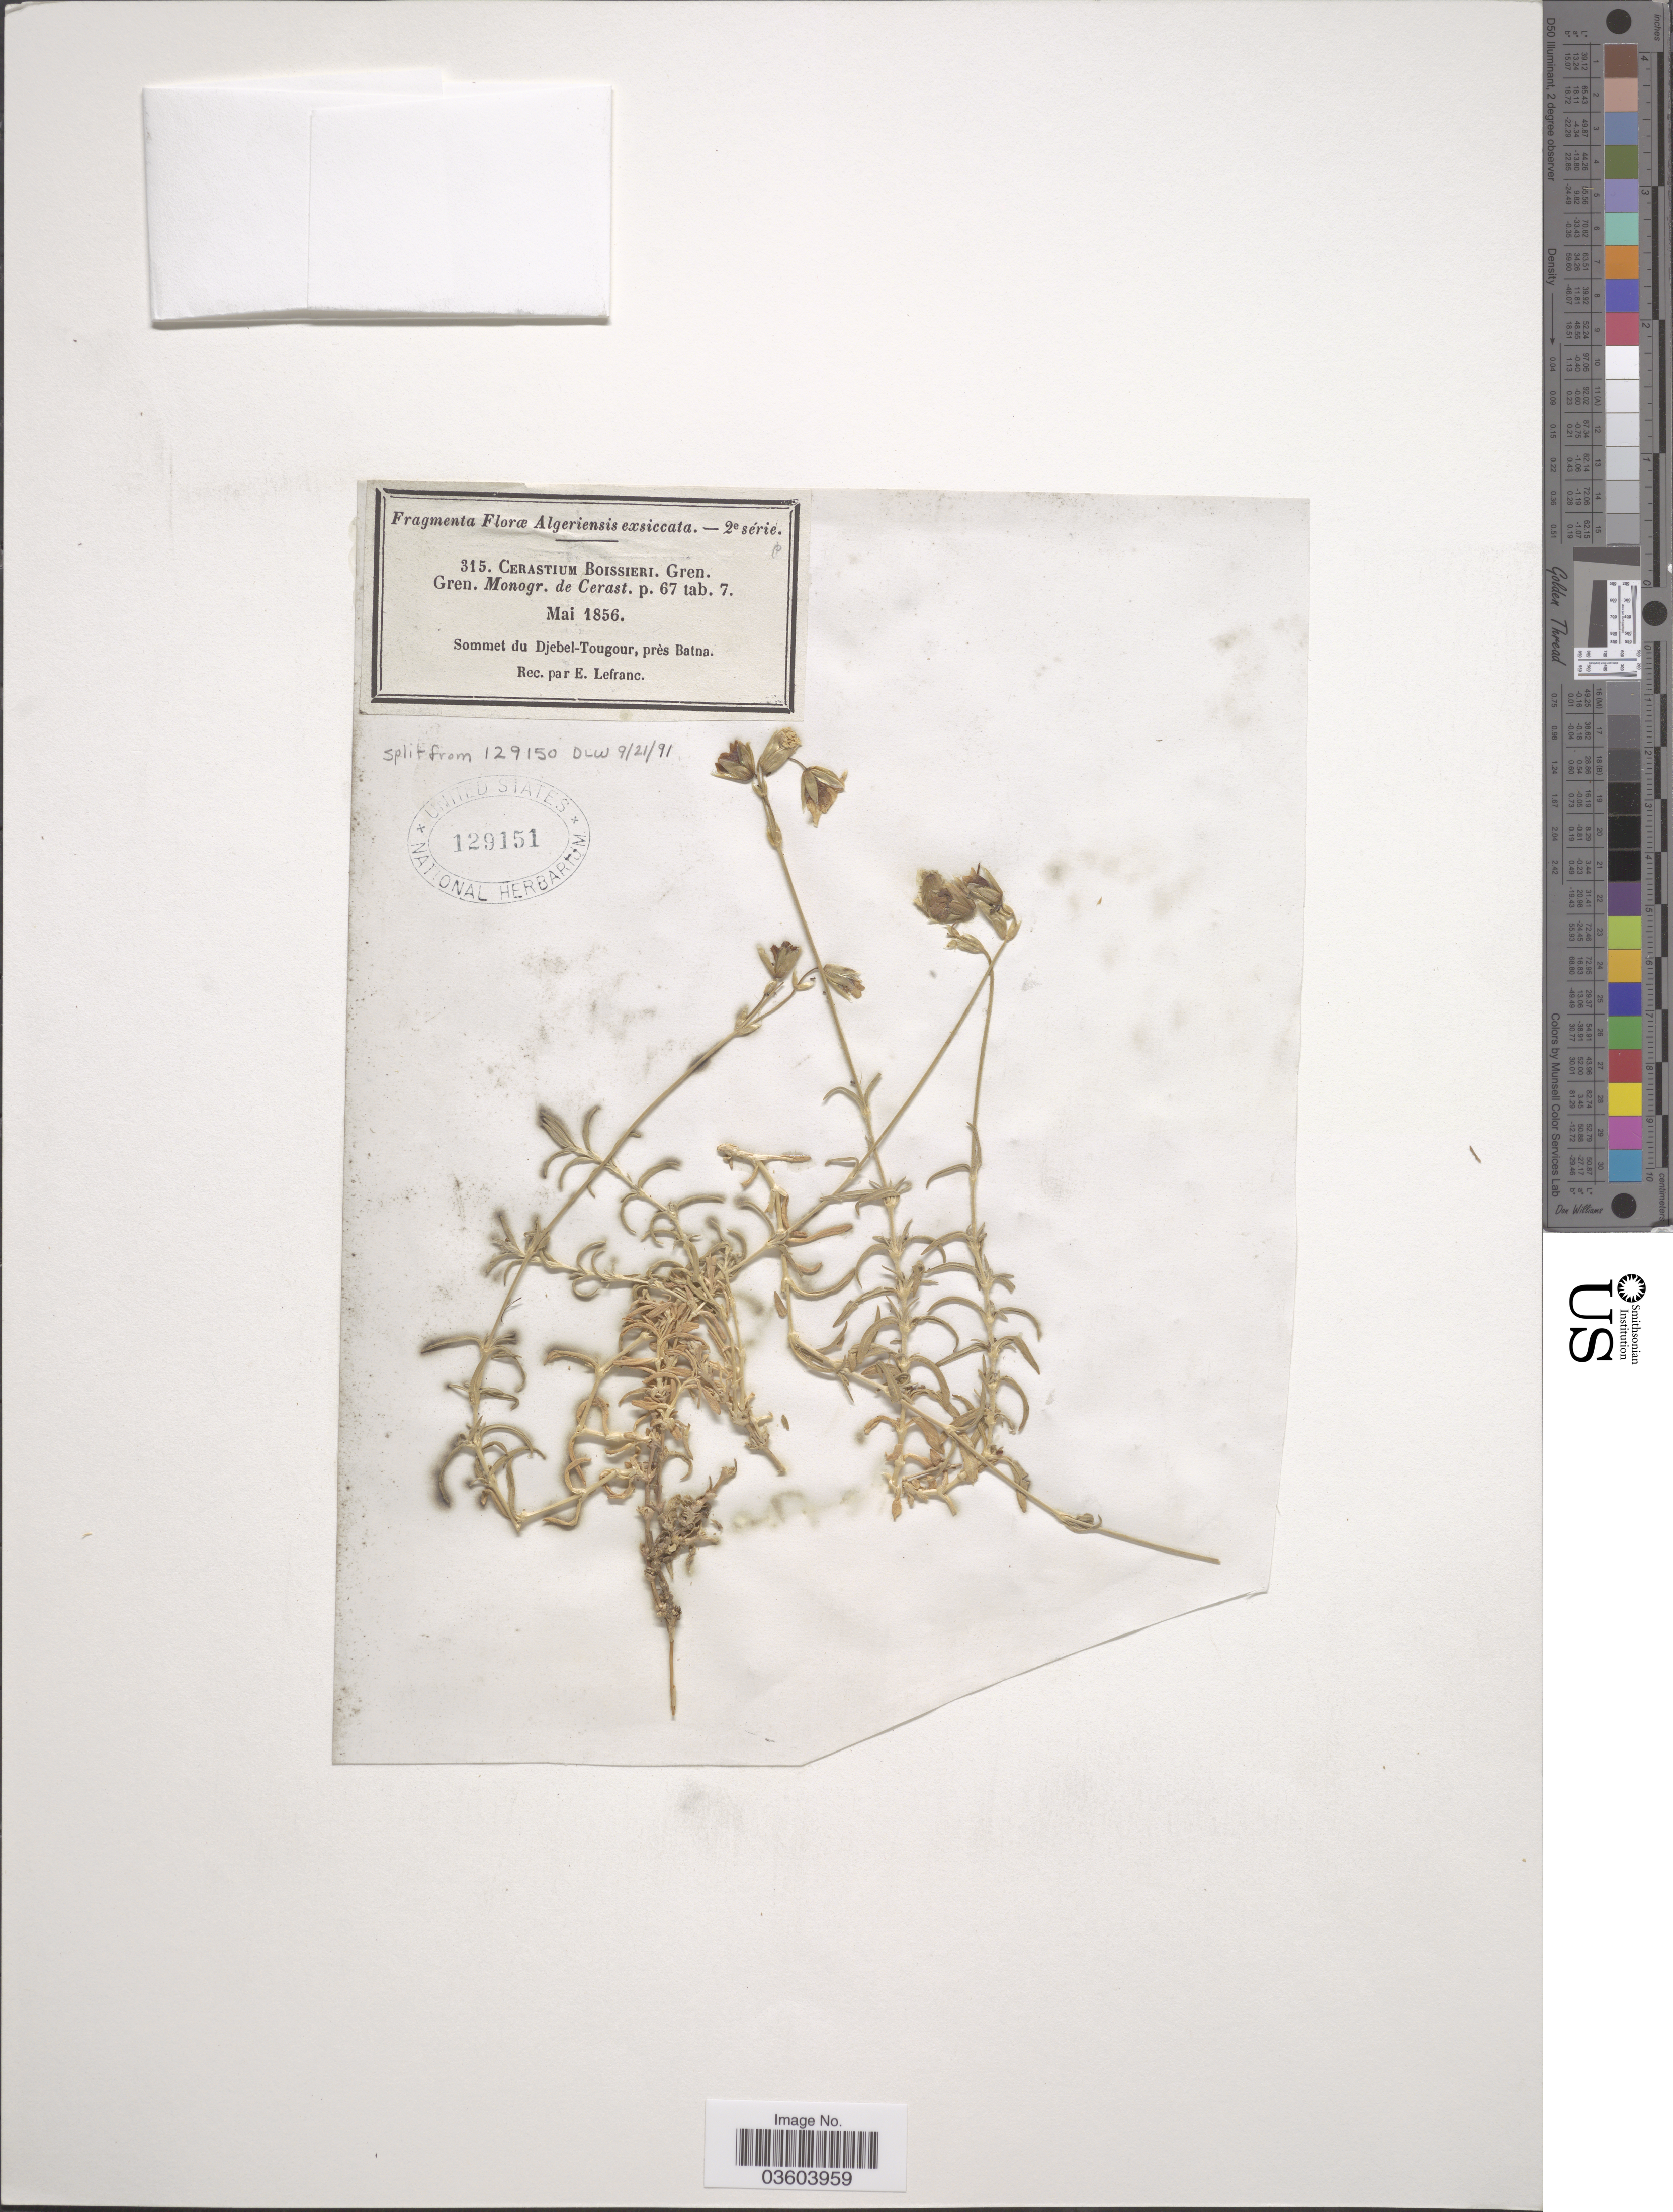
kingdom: Plantae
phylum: Tracheophyta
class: Magnoliopsida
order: Caryophyllales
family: Caryophyllaceae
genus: Cerastium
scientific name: Cerastium boissieri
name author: Gren.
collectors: E. Lefranc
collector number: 315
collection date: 1856-05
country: Algeria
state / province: Batna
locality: Sommet du Djebel-Tougour, près Batna.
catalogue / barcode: US 129151